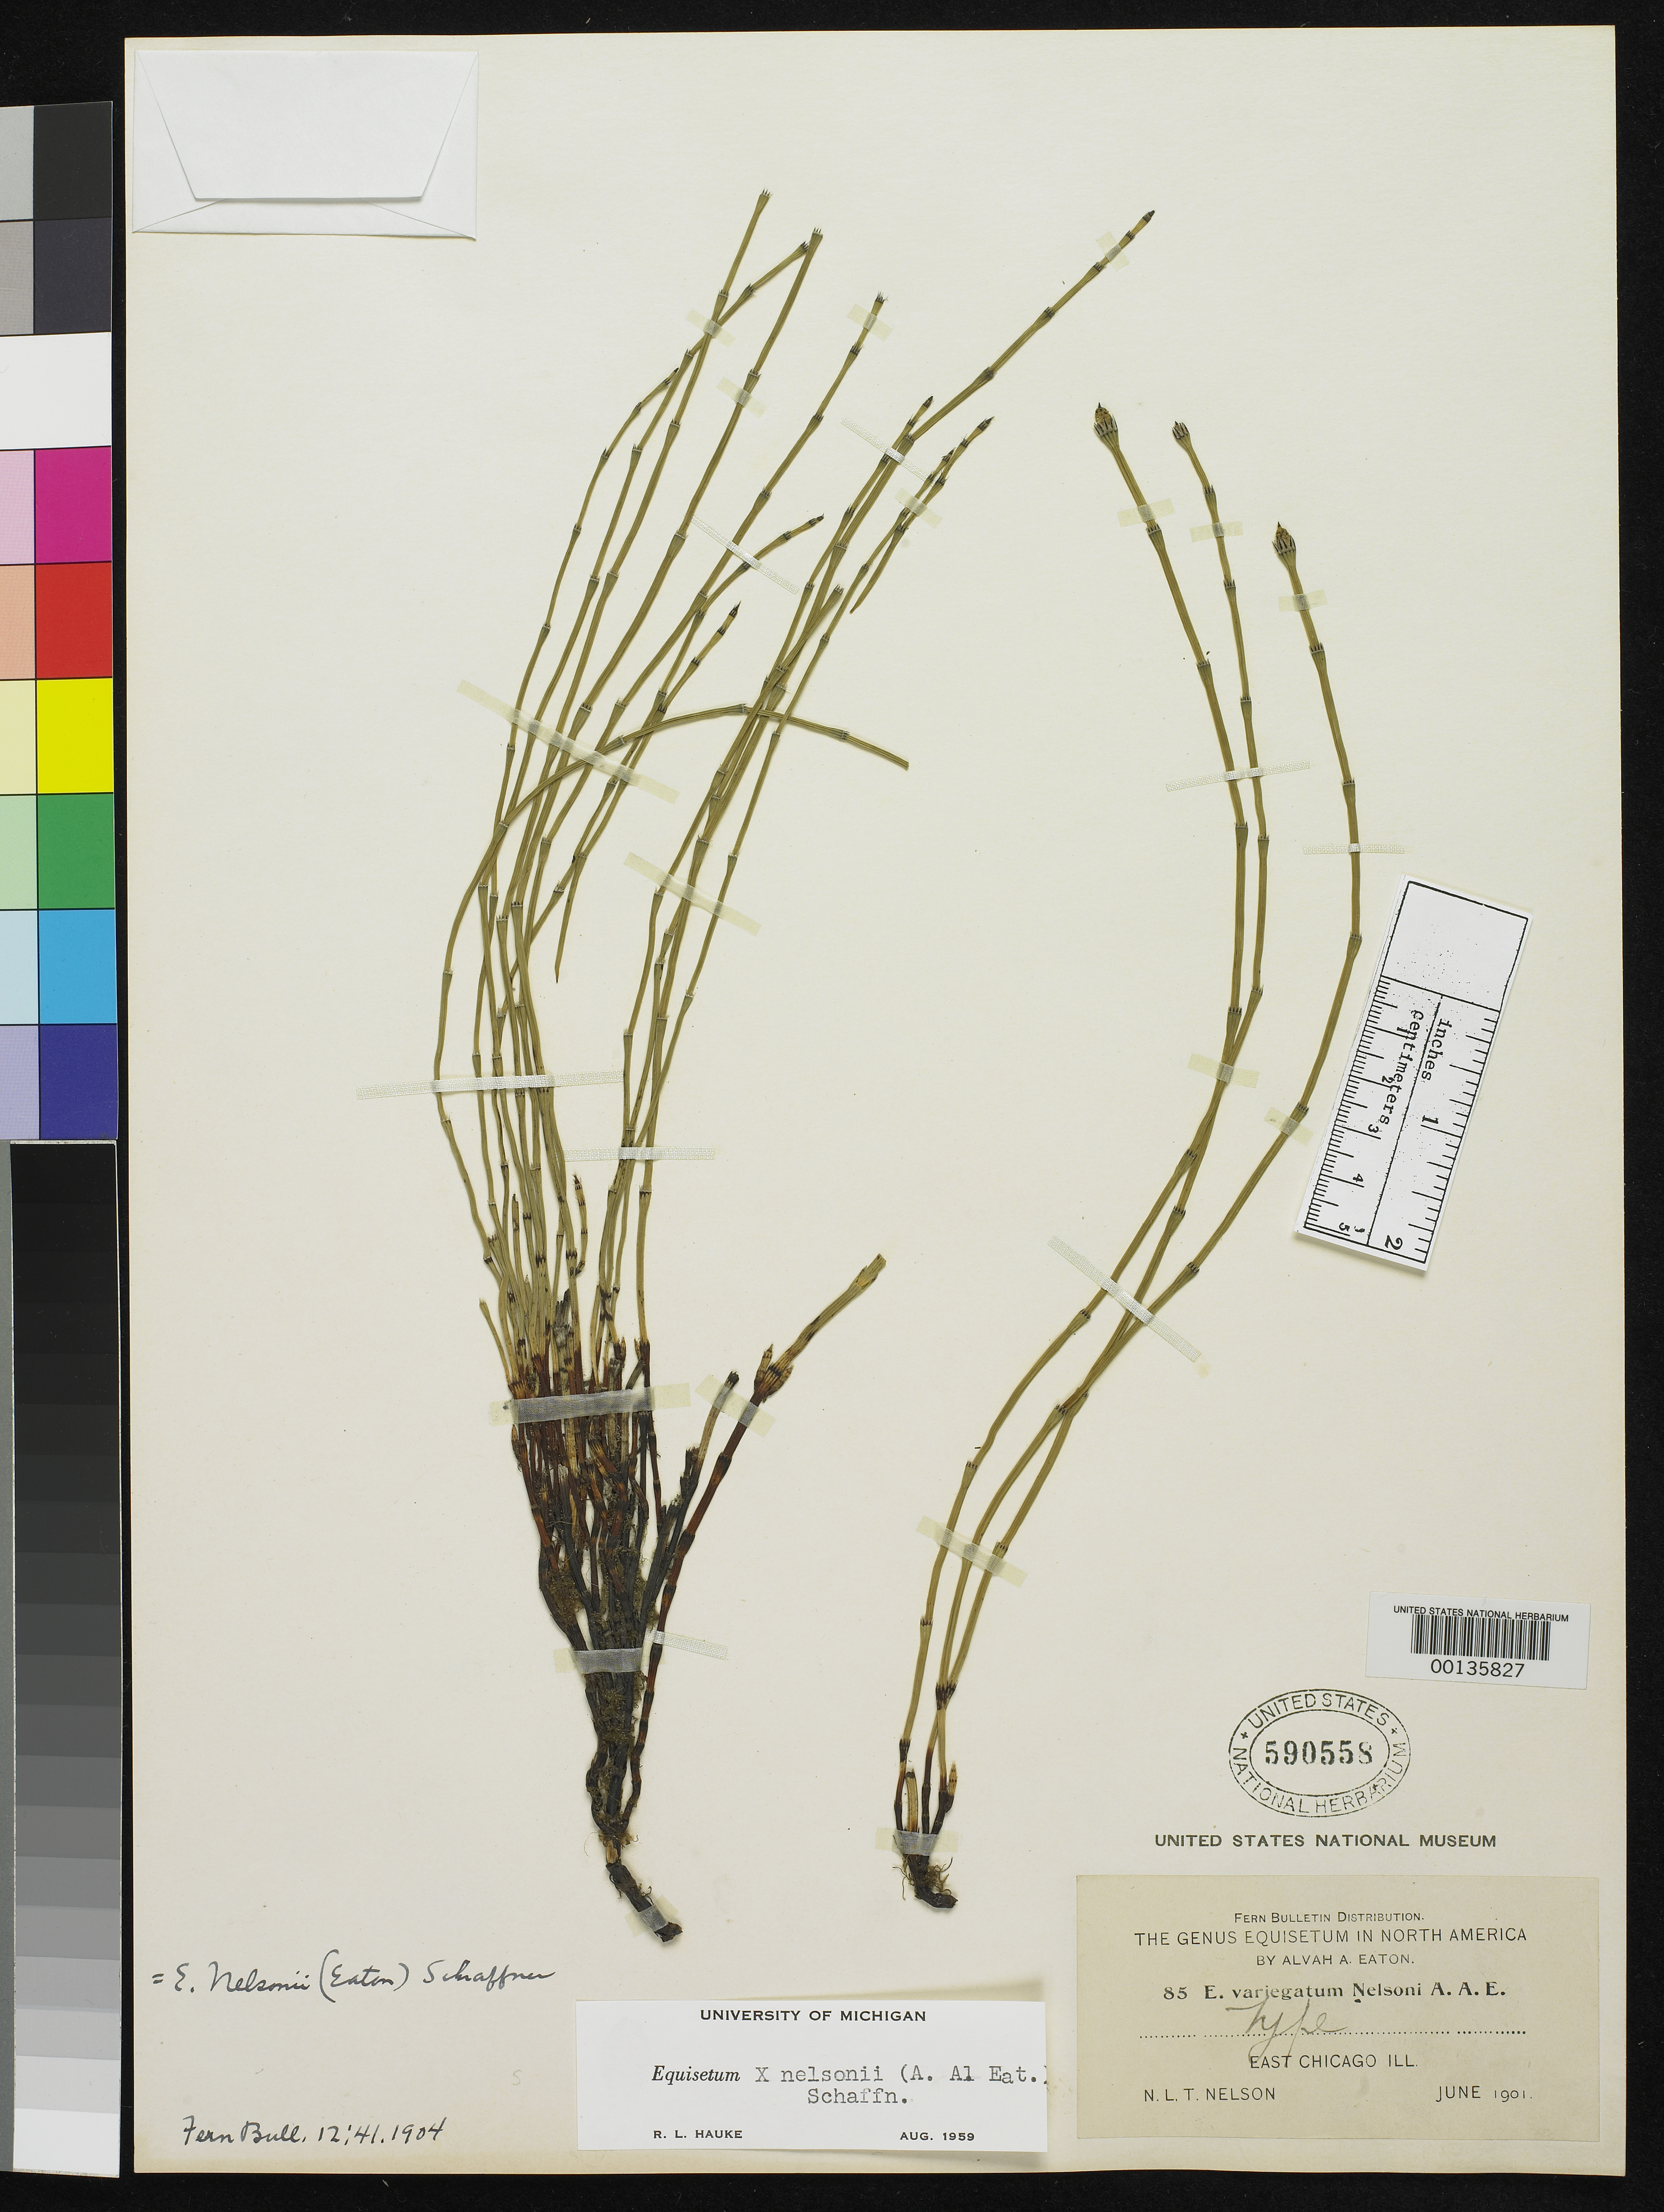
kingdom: Plantae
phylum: Tracheophyta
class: Polypodiopsida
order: Equisetales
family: Equisetaceae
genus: Equisetum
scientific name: Equisetum variegatum var. nelsonii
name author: A.A. Eaton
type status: Type Collection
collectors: N. L. T. Nelson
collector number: Eaton Equiset. Distr. 85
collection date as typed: Jun 1901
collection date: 1901-06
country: United States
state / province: Illinois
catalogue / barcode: US 590558